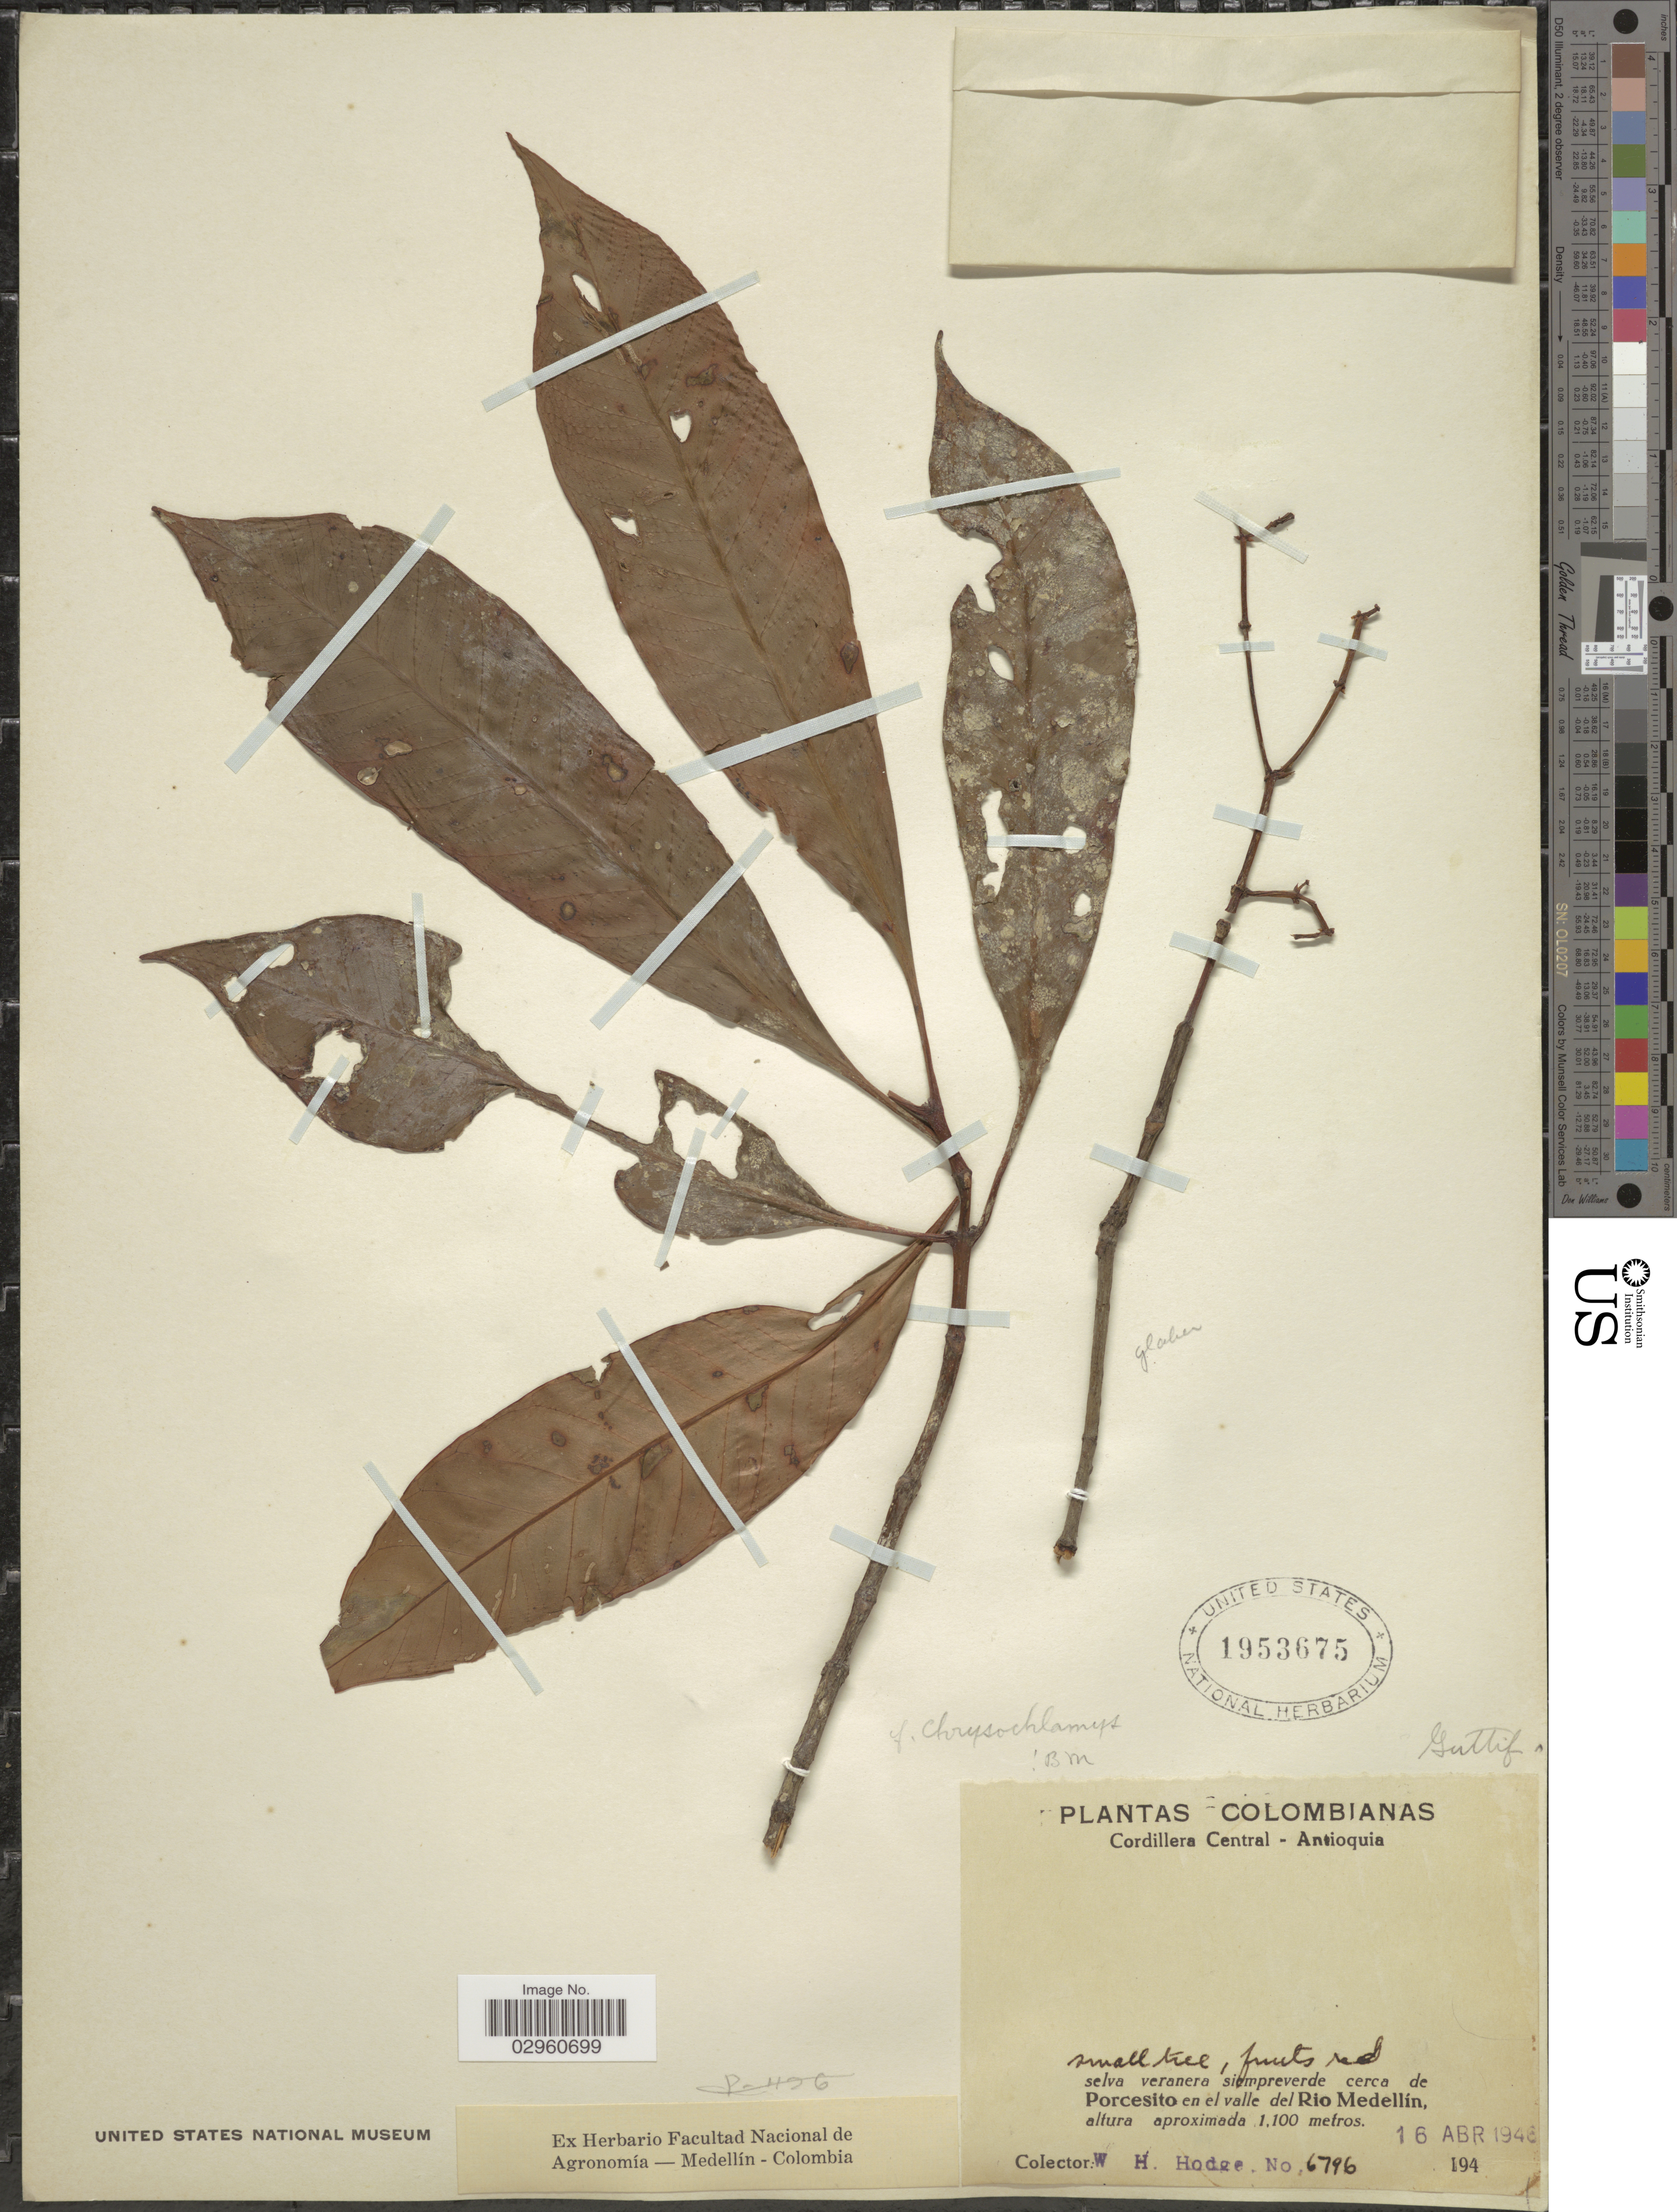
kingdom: Plantae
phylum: Tracheophyta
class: Magnoliopsida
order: Malpighiales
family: Clusiaceae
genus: Chrysochlamys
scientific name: Chrysochlamys sp.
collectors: W. Hodge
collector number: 6796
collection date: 1946-04-16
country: Colombia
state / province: Antioquia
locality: Cordillera Central - Antioquia. Selva verandera siempreverde cerca de Porcesito en el valle del Rio Medellín.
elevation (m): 1100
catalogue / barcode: US 1953675